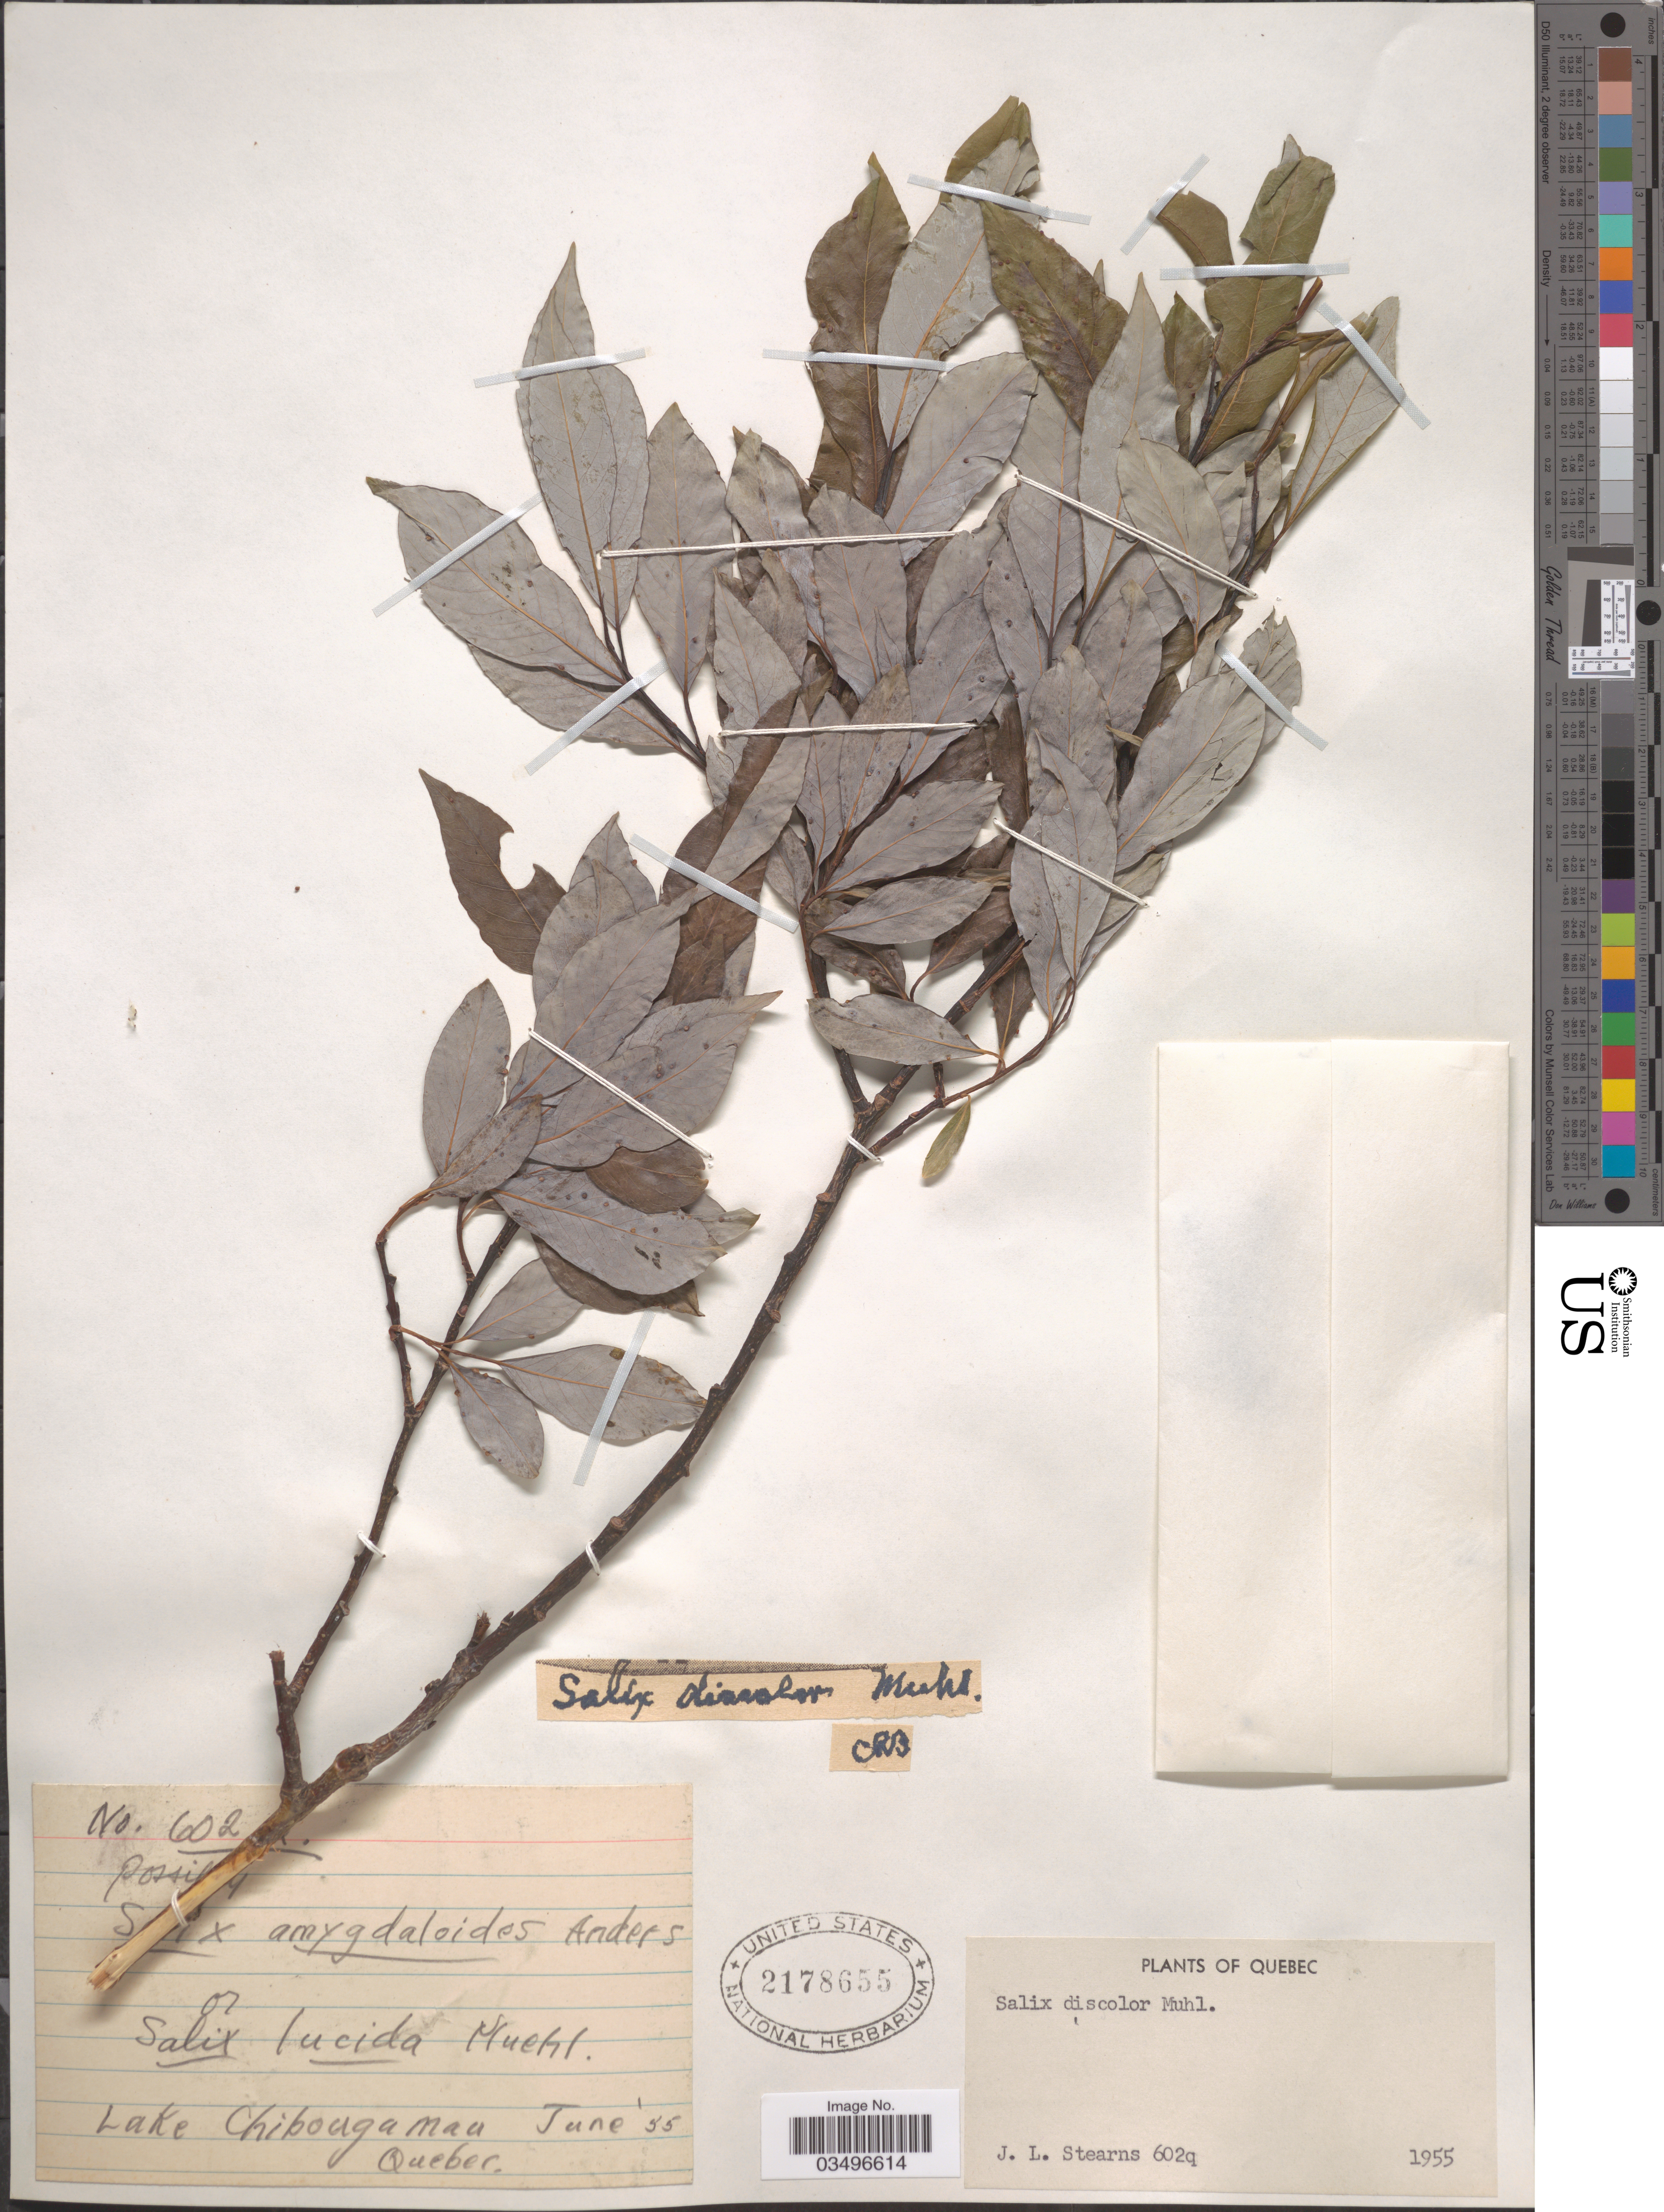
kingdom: Plantae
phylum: Tracheophyta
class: Magnoliopsida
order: Malpighiales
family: Salicaceae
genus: Salix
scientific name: Salix discolor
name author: Muhl.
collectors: J. Stearns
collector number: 602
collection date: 1955-06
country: Canada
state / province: Quebec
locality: Lake Chibougamau.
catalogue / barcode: US 2178655